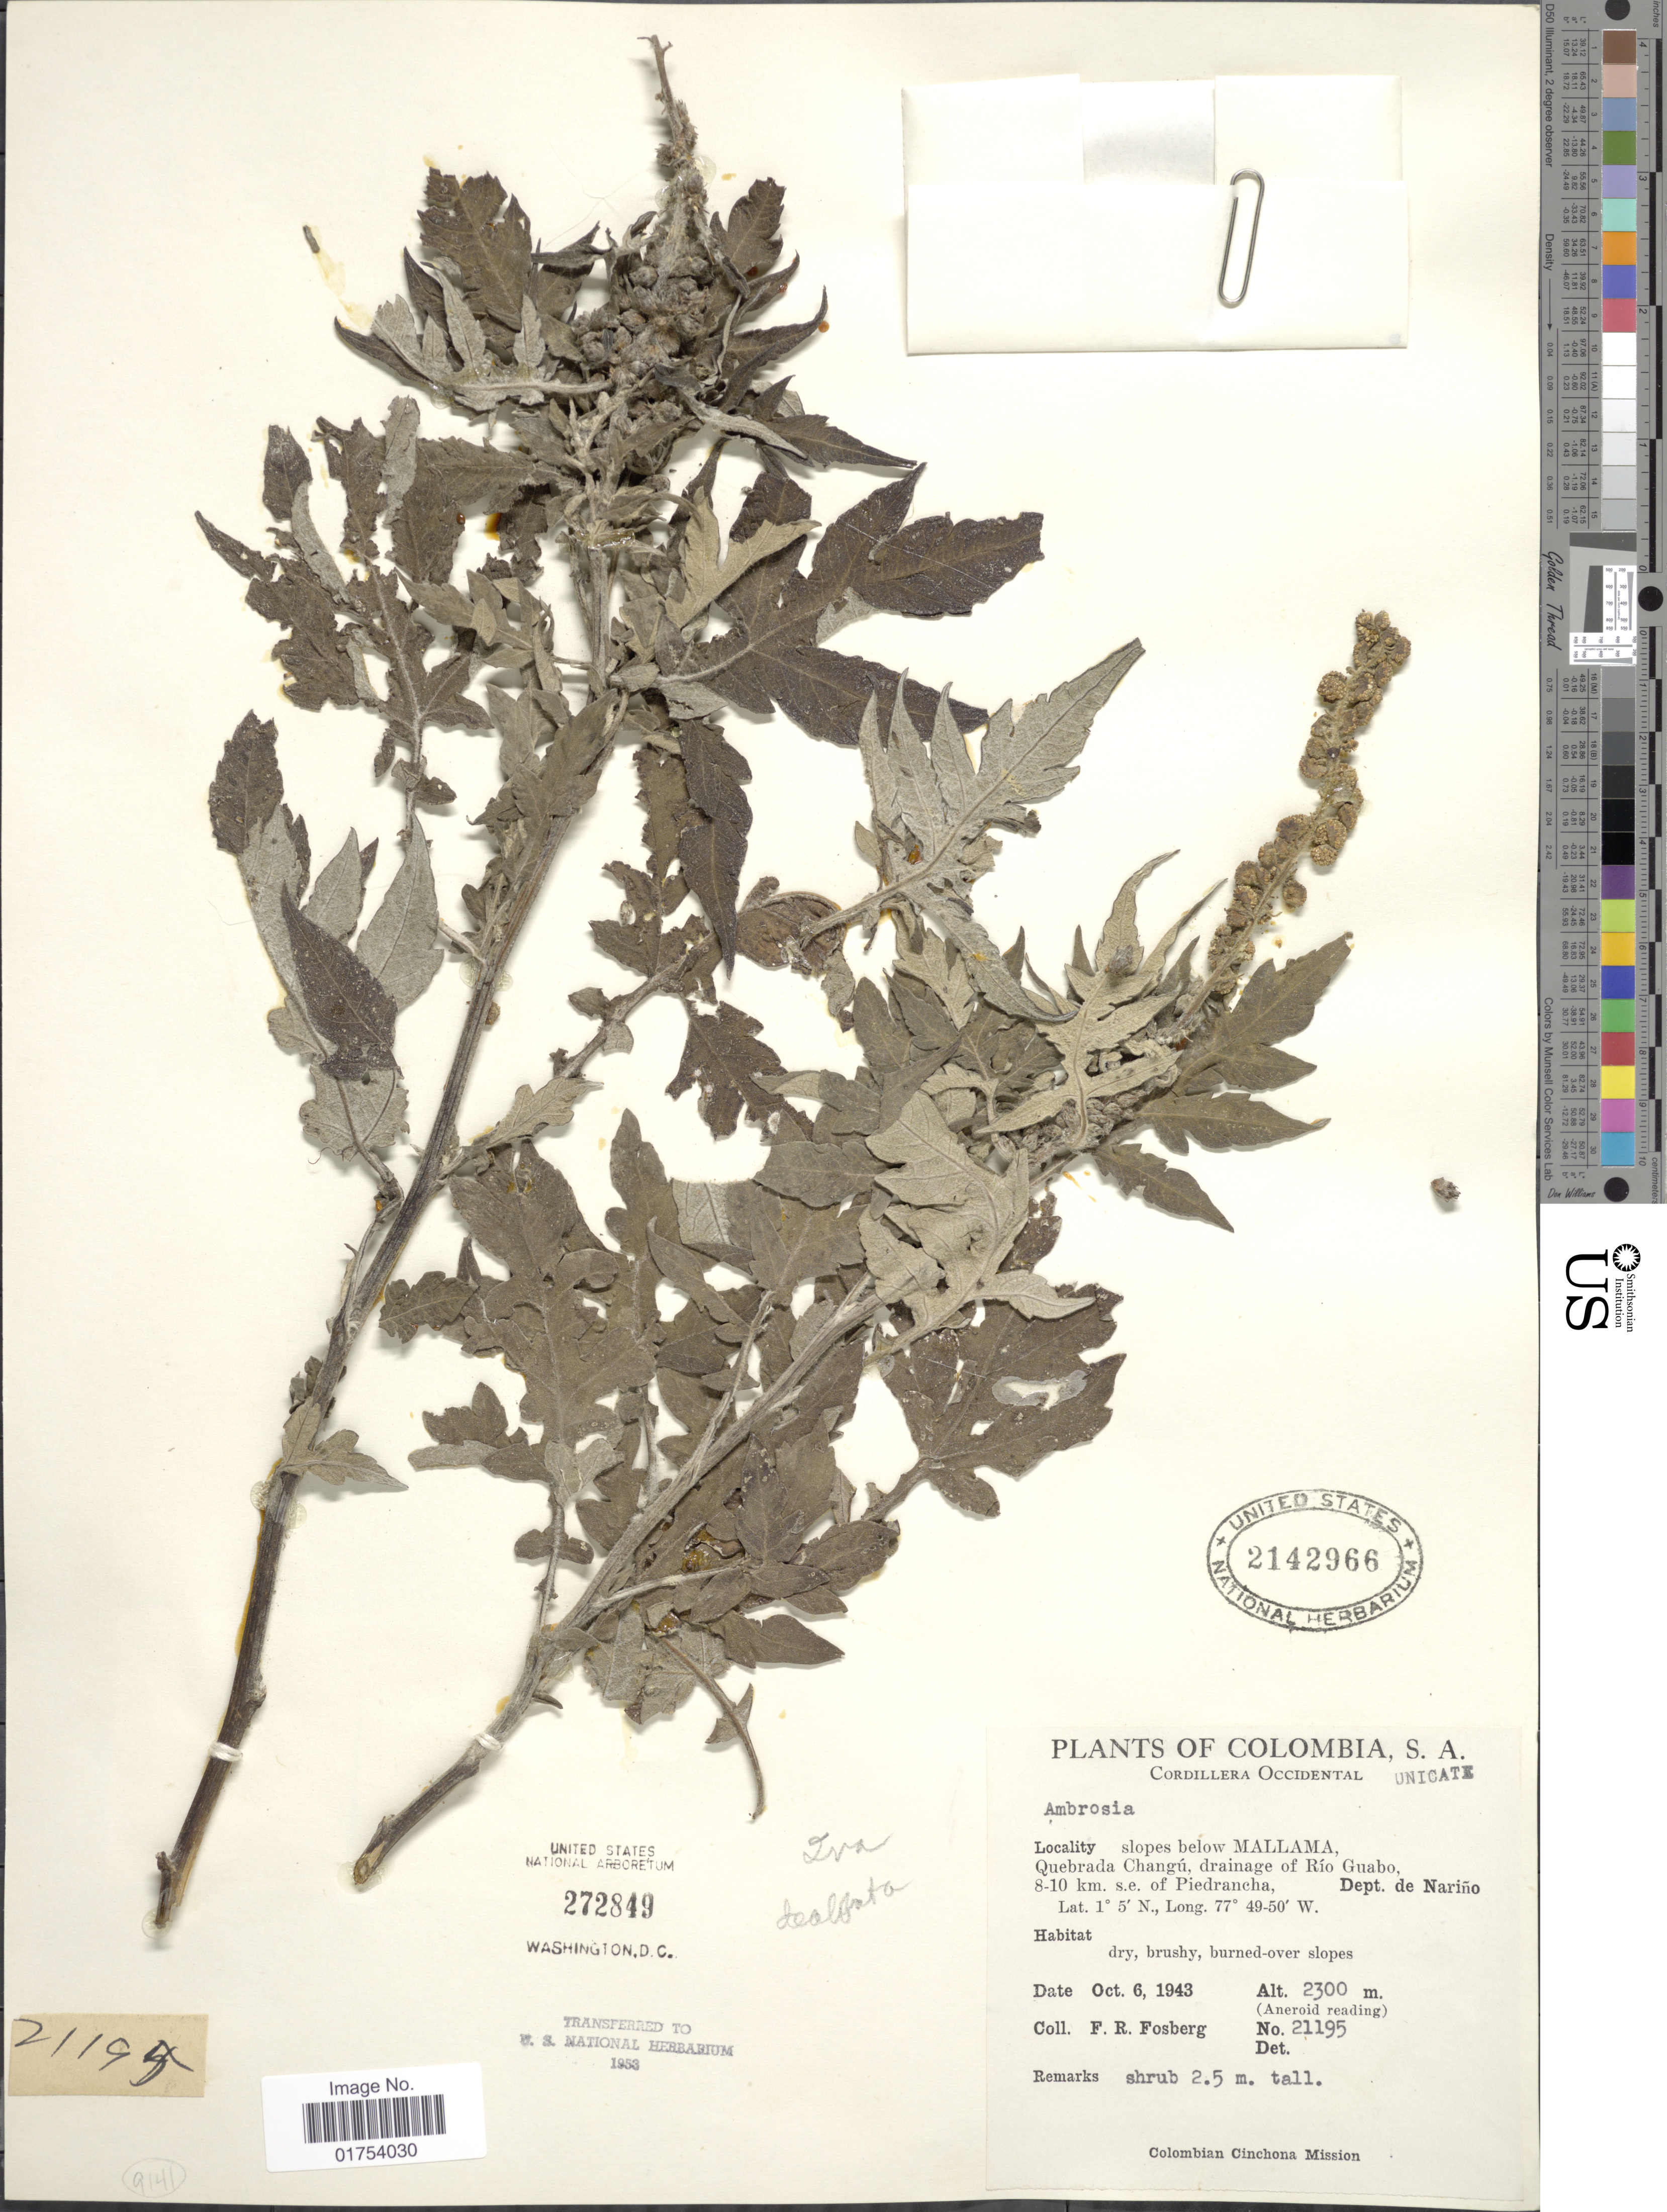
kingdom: Plantae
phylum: Tracheophyta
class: Magnoliopsida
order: Asterales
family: Asteraceae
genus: Ambrosia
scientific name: Ambrosia arborescens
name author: Mill.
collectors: F. R. Fosberg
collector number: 21195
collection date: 1943-10-06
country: Colombia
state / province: Nariño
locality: Cordillera Occidental, slopes below Mallama, Quebrada Changu, drainage of Rio Guabo, 8-10 km s.e. of Piedrancha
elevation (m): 2300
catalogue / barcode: US 2142966